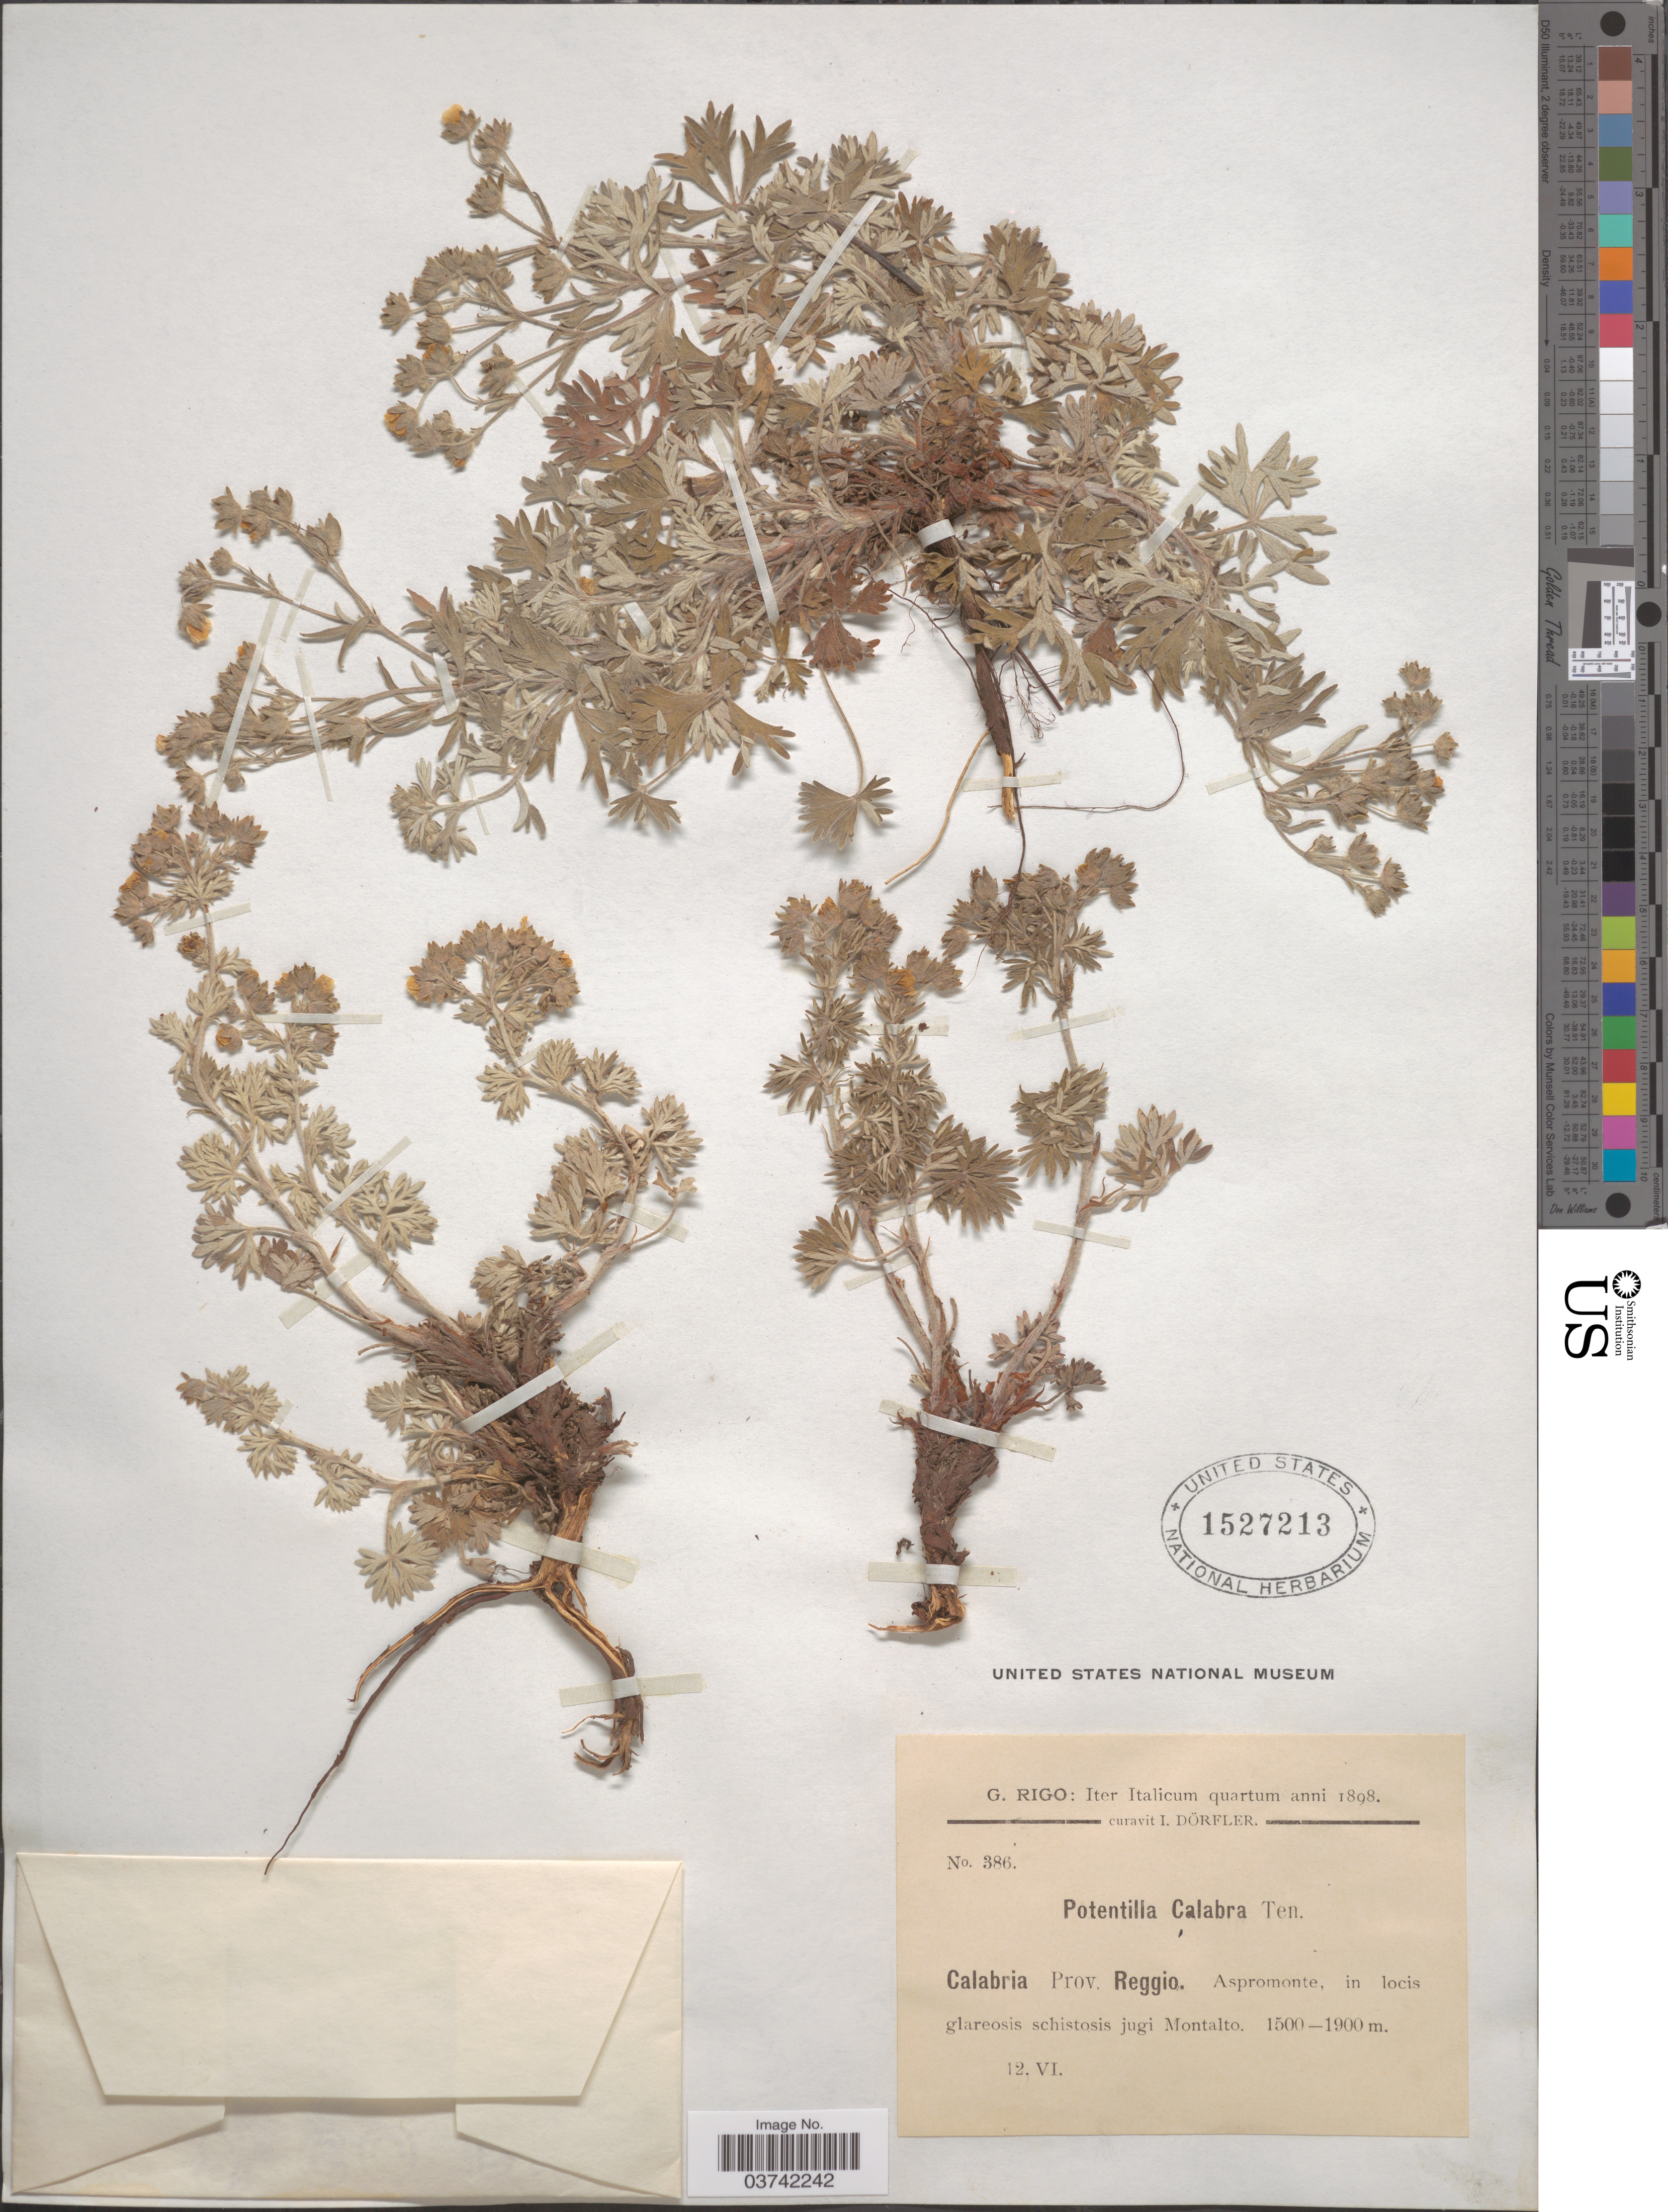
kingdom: Plantae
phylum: Tracheophyta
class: Magnoliopsida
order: Rosales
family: Rosaceae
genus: Potentilla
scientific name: Potentilla calabra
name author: Ten.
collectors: G. Rigo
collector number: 386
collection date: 1898-06-12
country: Italy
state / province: Calabria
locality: Calabria Prov. Reggio. Aspromonte, in locis glareosis schistosis jugi Montalto.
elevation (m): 1500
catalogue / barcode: US 1527213